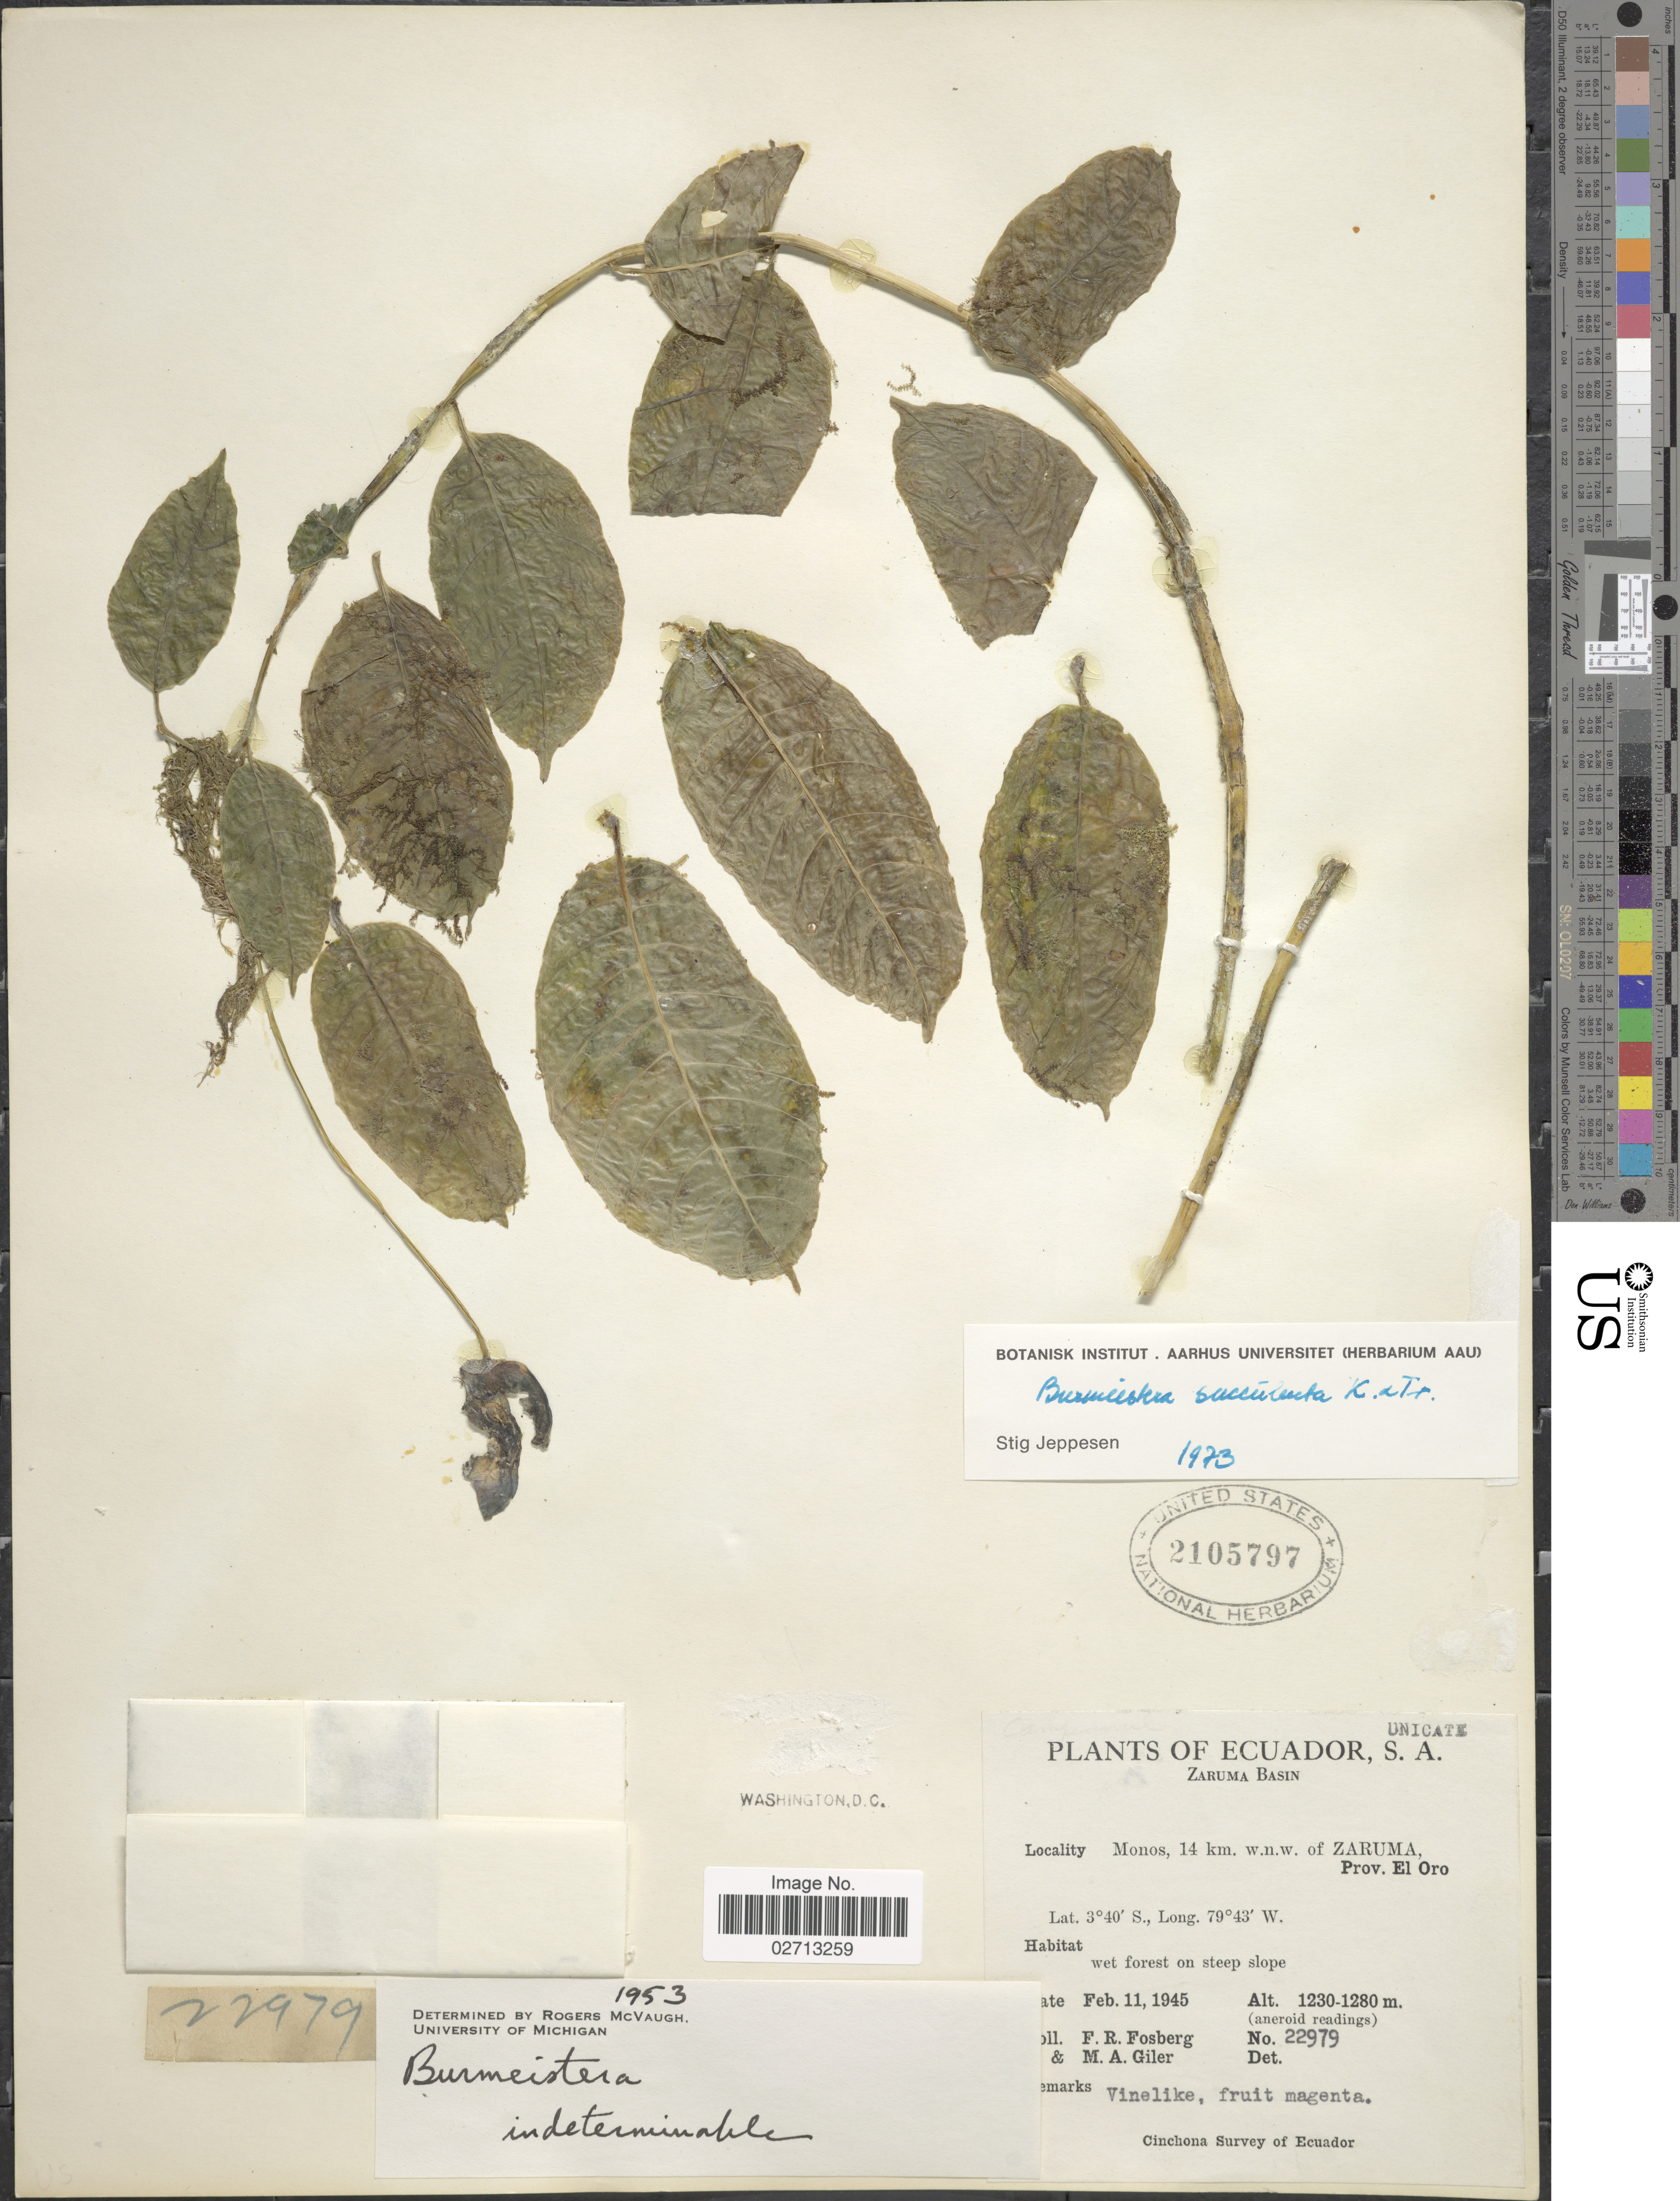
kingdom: Plantae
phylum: Tracheophyta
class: Magnoliopsida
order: Asterales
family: Campanulaceae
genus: Burmeistera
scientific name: Burmeistera succulenta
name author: H. Karst. & Triana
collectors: F. R. Fosberg & M. Giler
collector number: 22979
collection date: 1945-02-11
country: Ecuador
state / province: El Oro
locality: Zaruma Basin. Monos, 14 km. w.n.w. of Zaruma.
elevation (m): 1230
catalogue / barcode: US 2105797